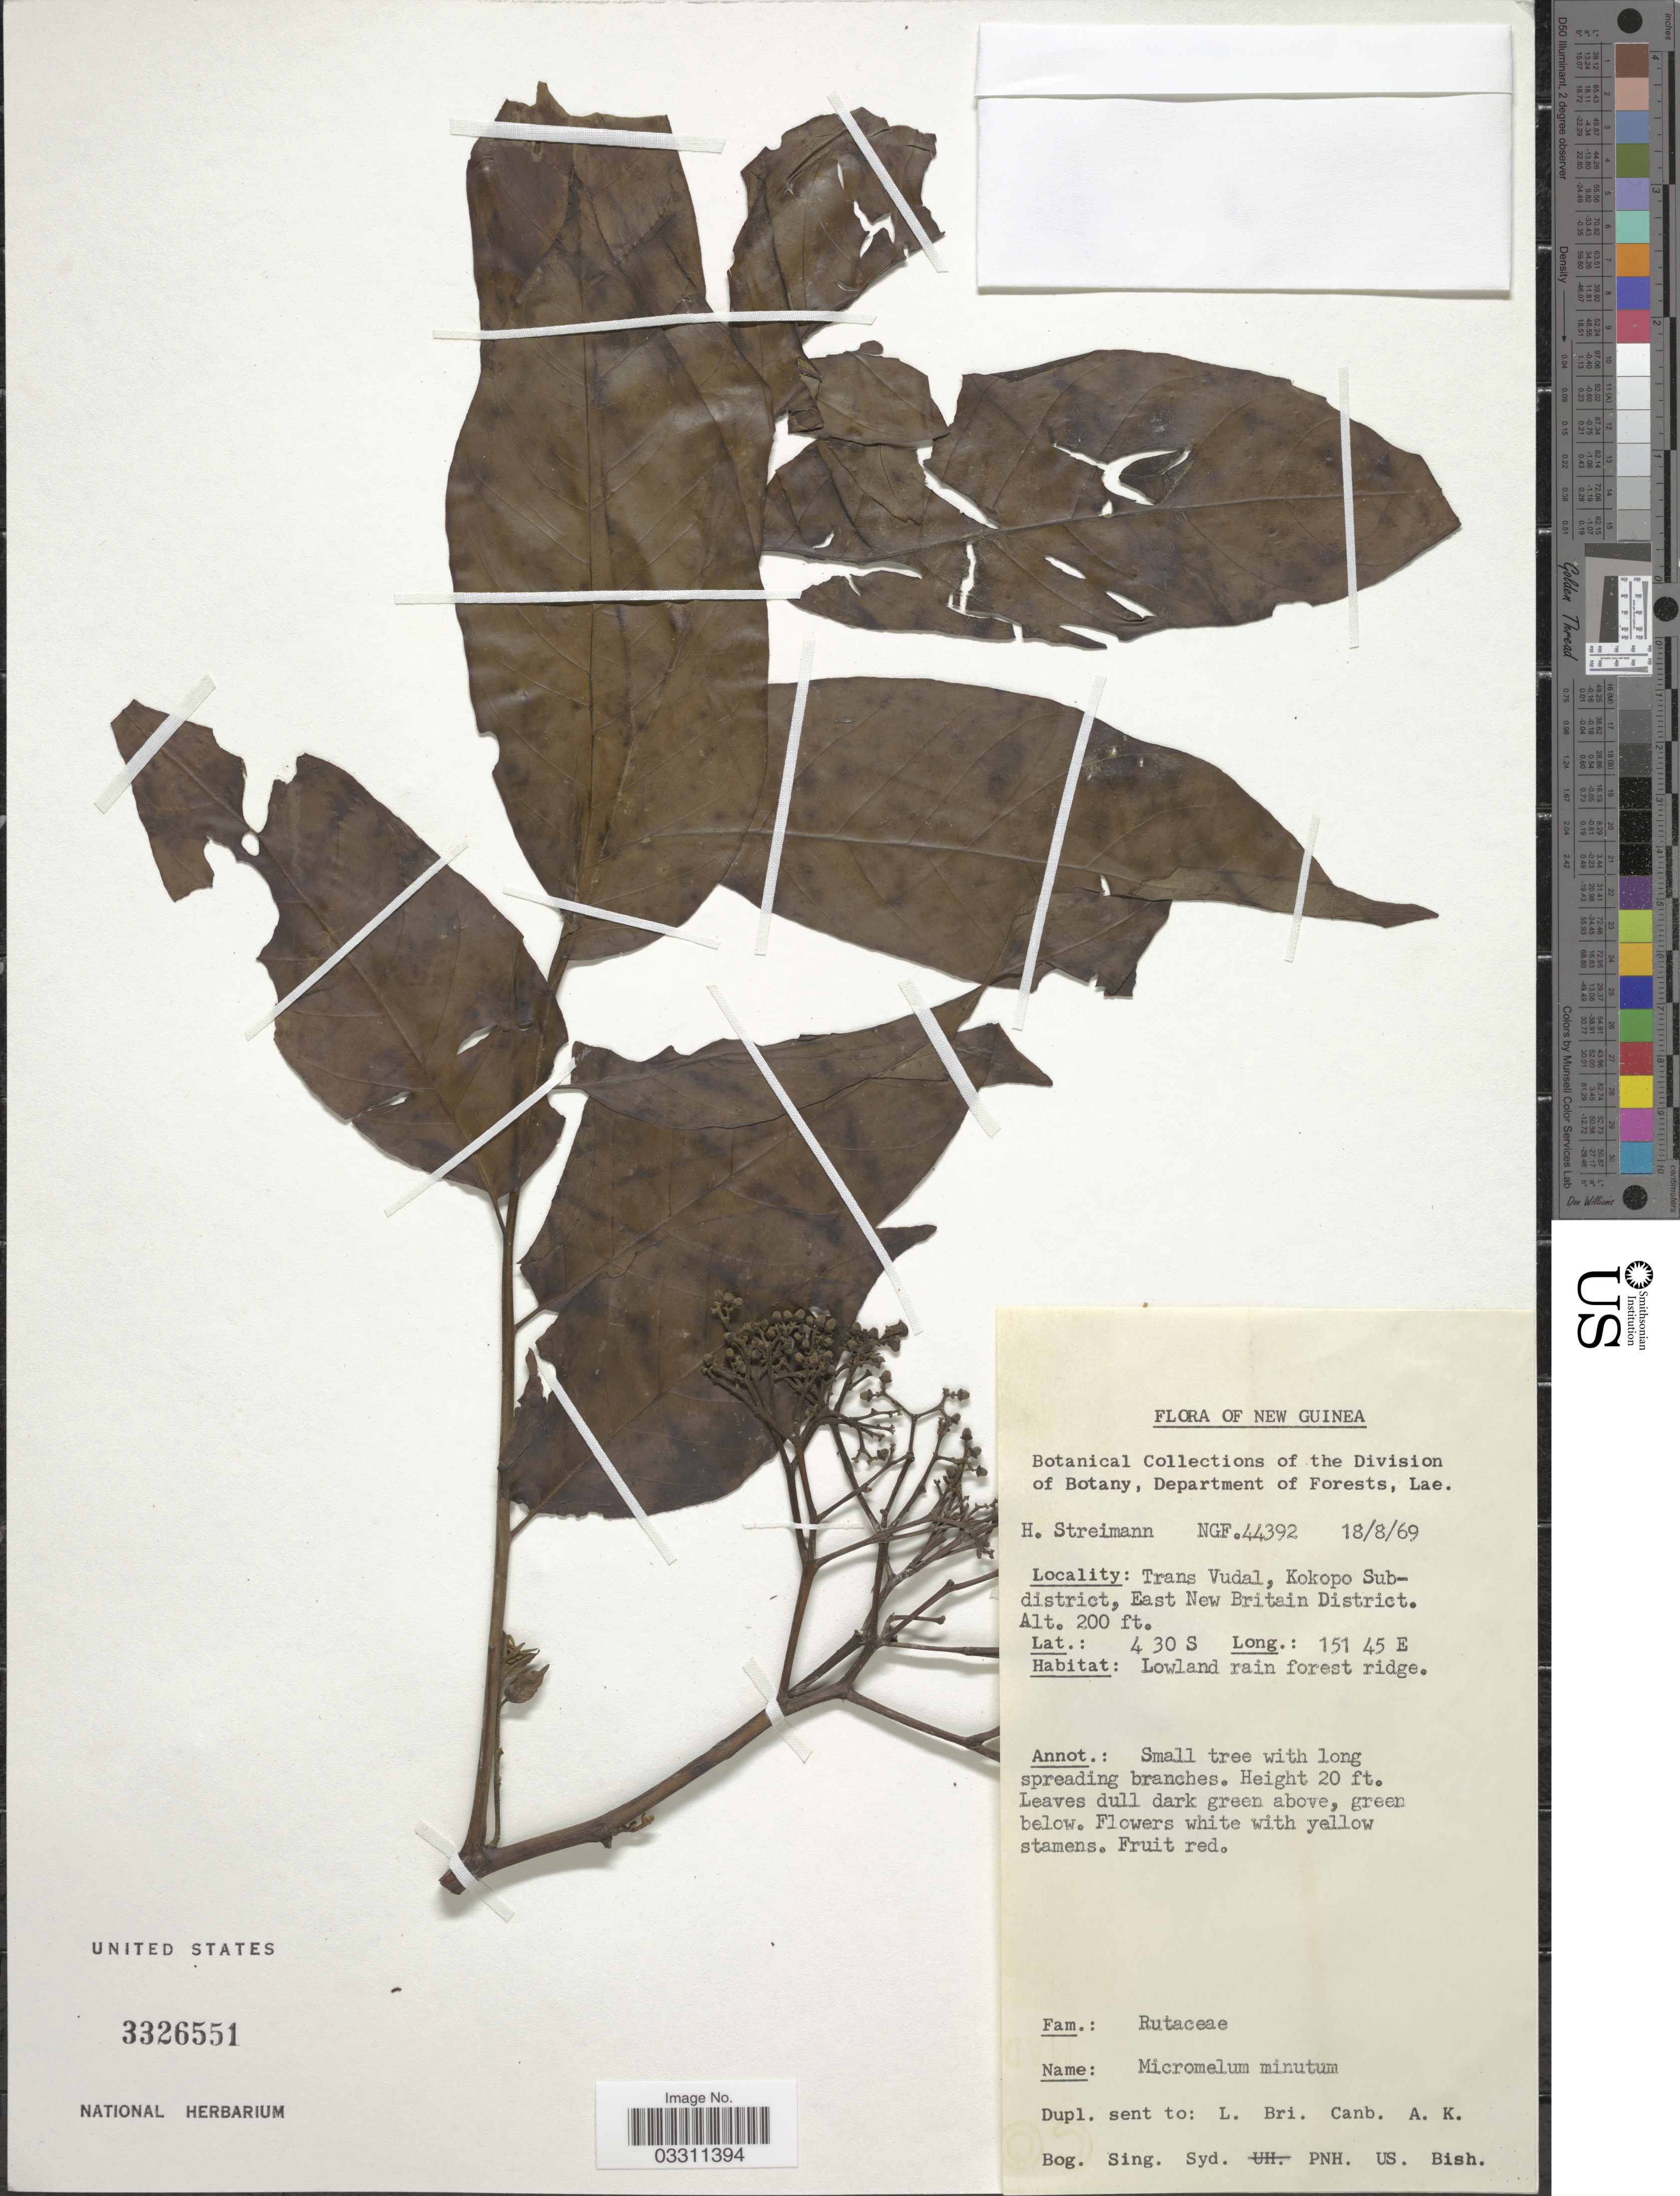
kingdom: Plantae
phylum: Tracheophyta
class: Magnoliopsida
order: Sapindales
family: Rutaceae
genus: Micromelum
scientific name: Micromelum minutum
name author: (G. Forst.) Wight & Arn.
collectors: H. Streimann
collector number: NGF.44392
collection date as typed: Transcribed d/m/y: 18/8/69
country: Papua New Guinea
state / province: East New Britain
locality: New Guinea. Trans Vudal, Kokopo Subdistrict, East New Britain District.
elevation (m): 61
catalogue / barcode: US 3326551